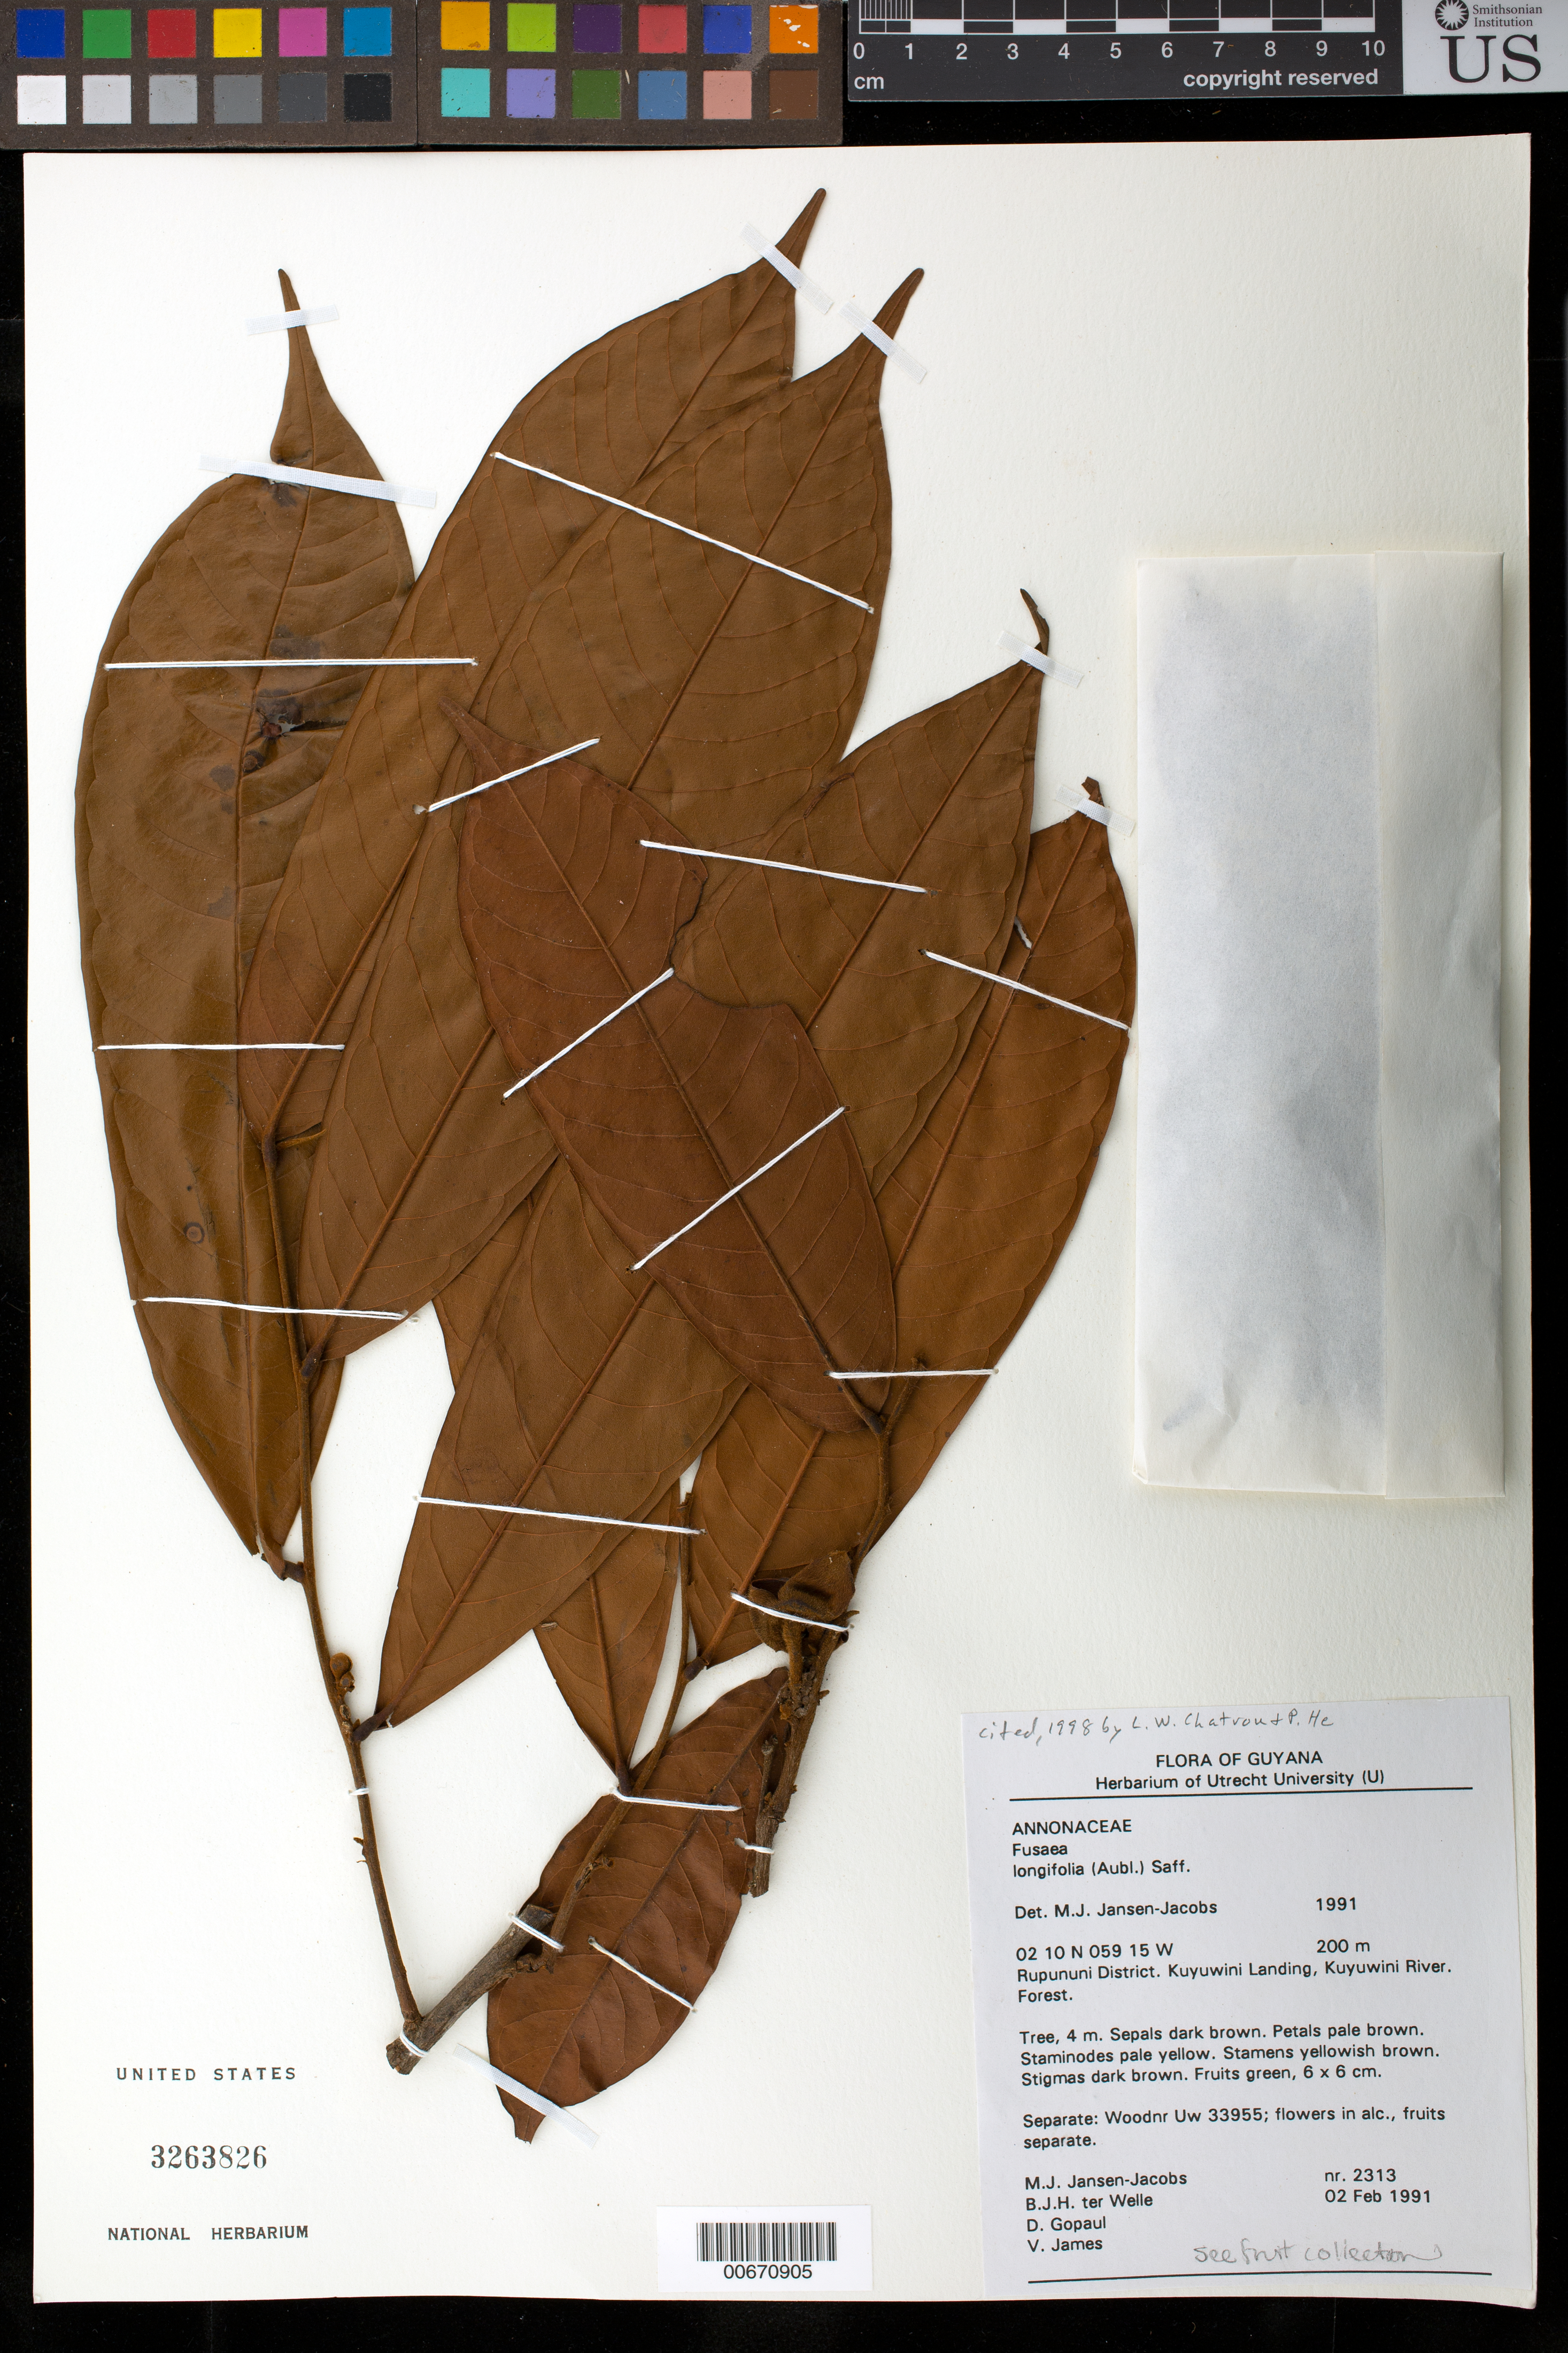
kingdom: Plantae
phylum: Tracheophyta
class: Magnoliopsida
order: Magnoliales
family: Annonaceae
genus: Fusaea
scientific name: Fusaea longifolia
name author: (Aubl.) Saff.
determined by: Jansen-Jacobs, M. J., (U), Nationaal Herbarium Nederland, Utrecht University branch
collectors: M. J. Jansen-Jacobs, B. Welle, D. Gopaul & V. James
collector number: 2313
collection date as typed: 2-Feb-91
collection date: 1991-02-02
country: Guyana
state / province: U. Takutu-U. Essequibo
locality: Kuyuwini Landing, Kuyuwini River, Rupununi District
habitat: Forest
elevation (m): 200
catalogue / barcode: US 3263826